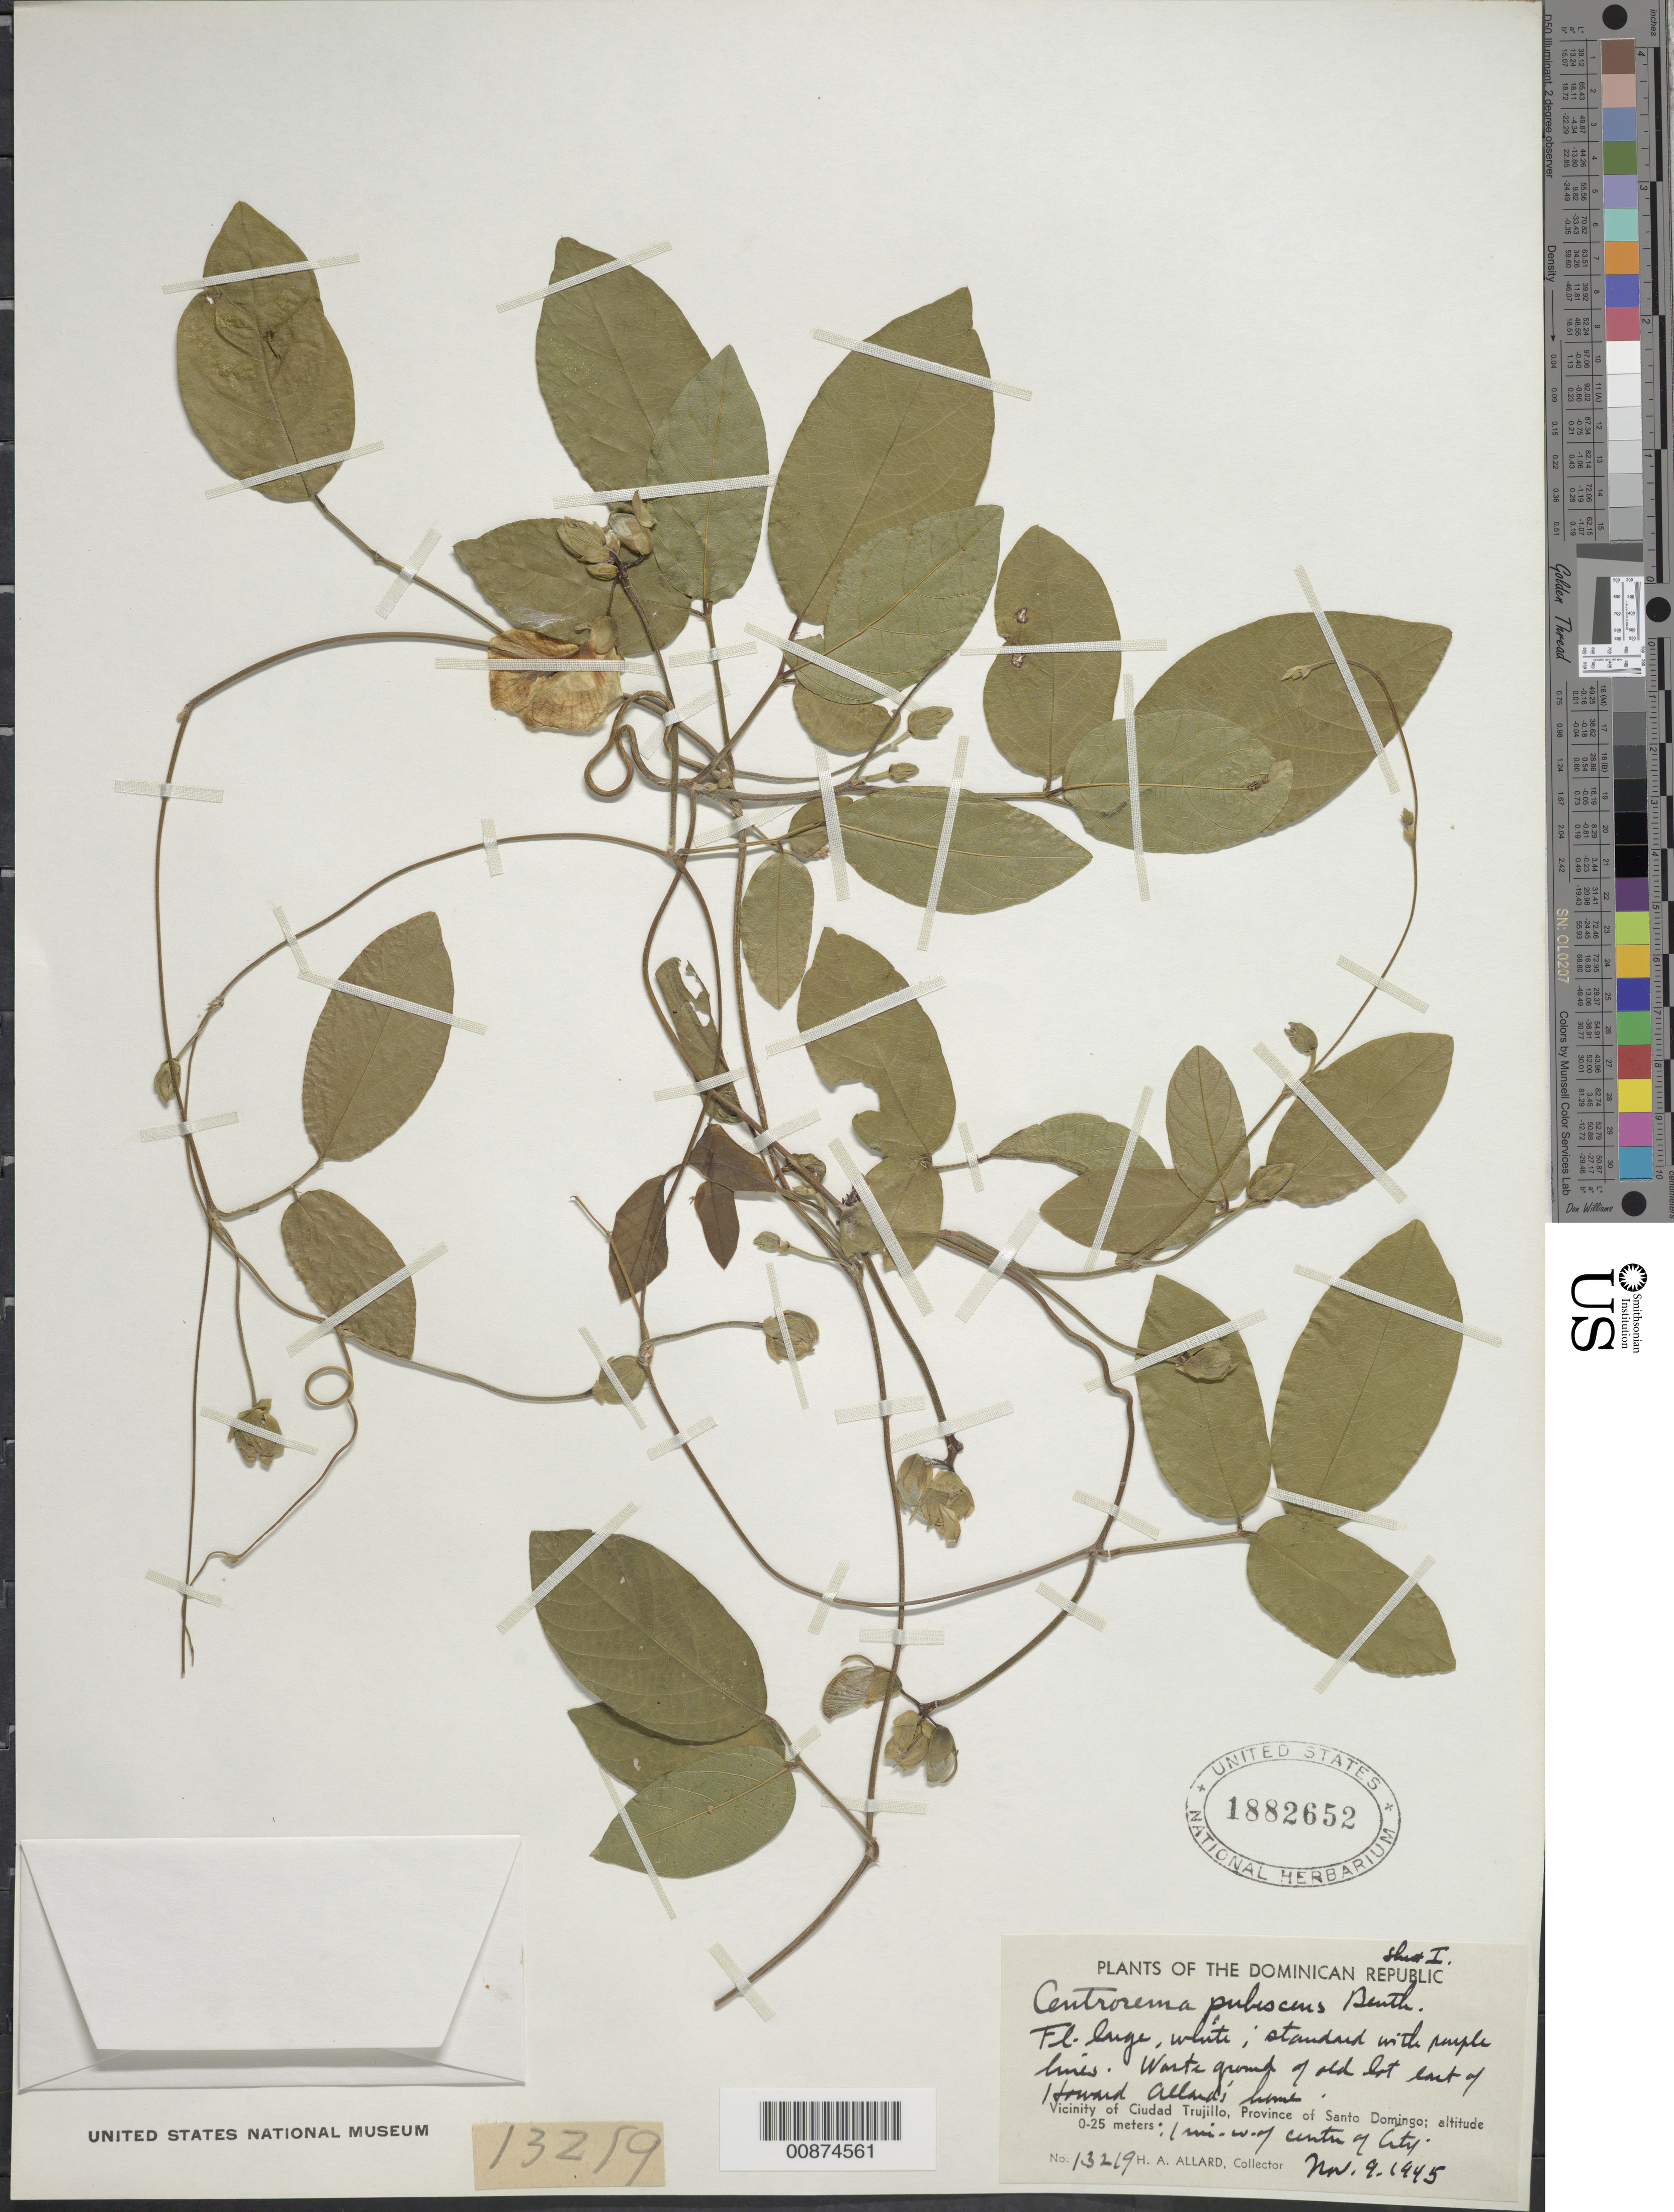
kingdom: Plantae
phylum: Tracheophyta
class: Magnoliopsida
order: Fabales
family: Fabaceae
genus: Centrosema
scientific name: Centrosema pubescens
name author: Benth.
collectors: H. A. Allard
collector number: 13219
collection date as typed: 09 Nov 1945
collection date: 1945-11-09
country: Dominican Republic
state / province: Distrito Nacional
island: Hispaniola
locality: Vicinity of Ciudad Trujillo, Province of Santo Domingo (obsolete). Waste ground of old lot east of Howard Allard's home, 1 mi. W of center of city.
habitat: Waste ground of old lot.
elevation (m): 0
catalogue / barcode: US 1882652